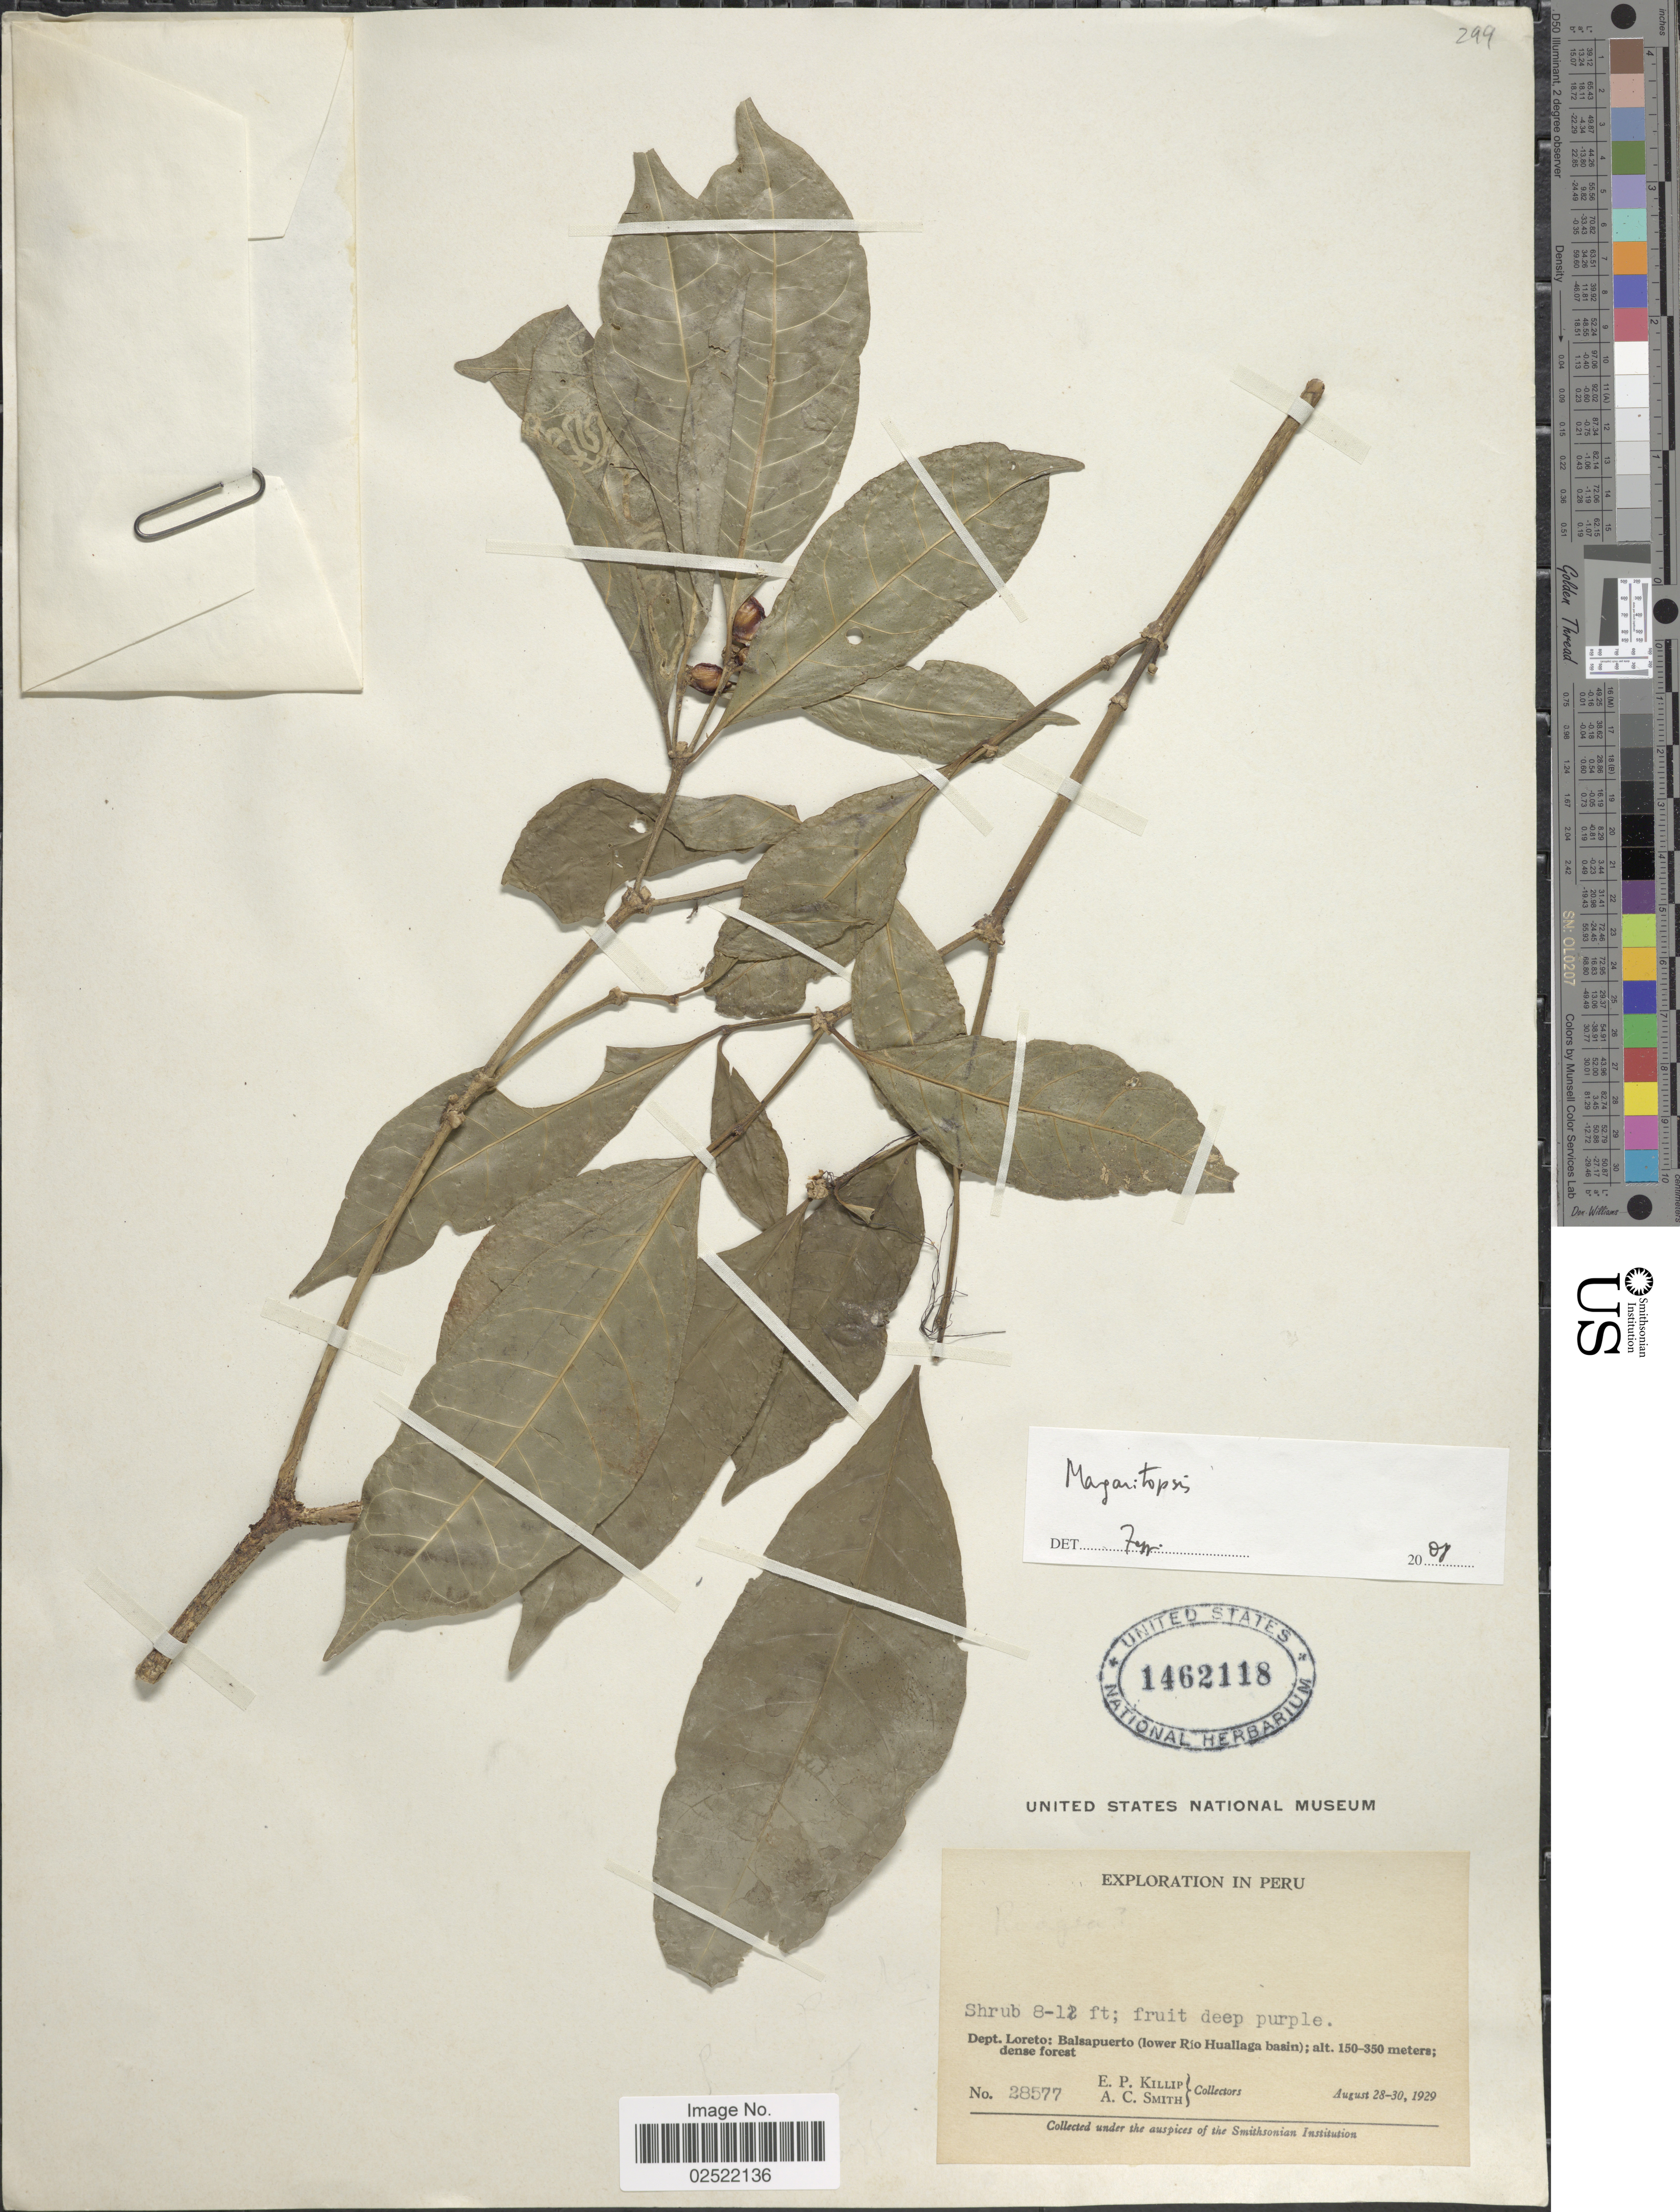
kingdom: Plantae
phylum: Tracheophyta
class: Magnoliopsida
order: Gentianales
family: Rubiaceae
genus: Psychotria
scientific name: Psychotria sp.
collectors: E. P. Killip & A. C. Smith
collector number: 28577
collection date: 1929-08-28/1929-08-30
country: Peru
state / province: Loreto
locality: Dept. Loreto: Balsapuerto (lower Rio Huallaga basin)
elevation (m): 150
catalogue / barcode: US 1462118